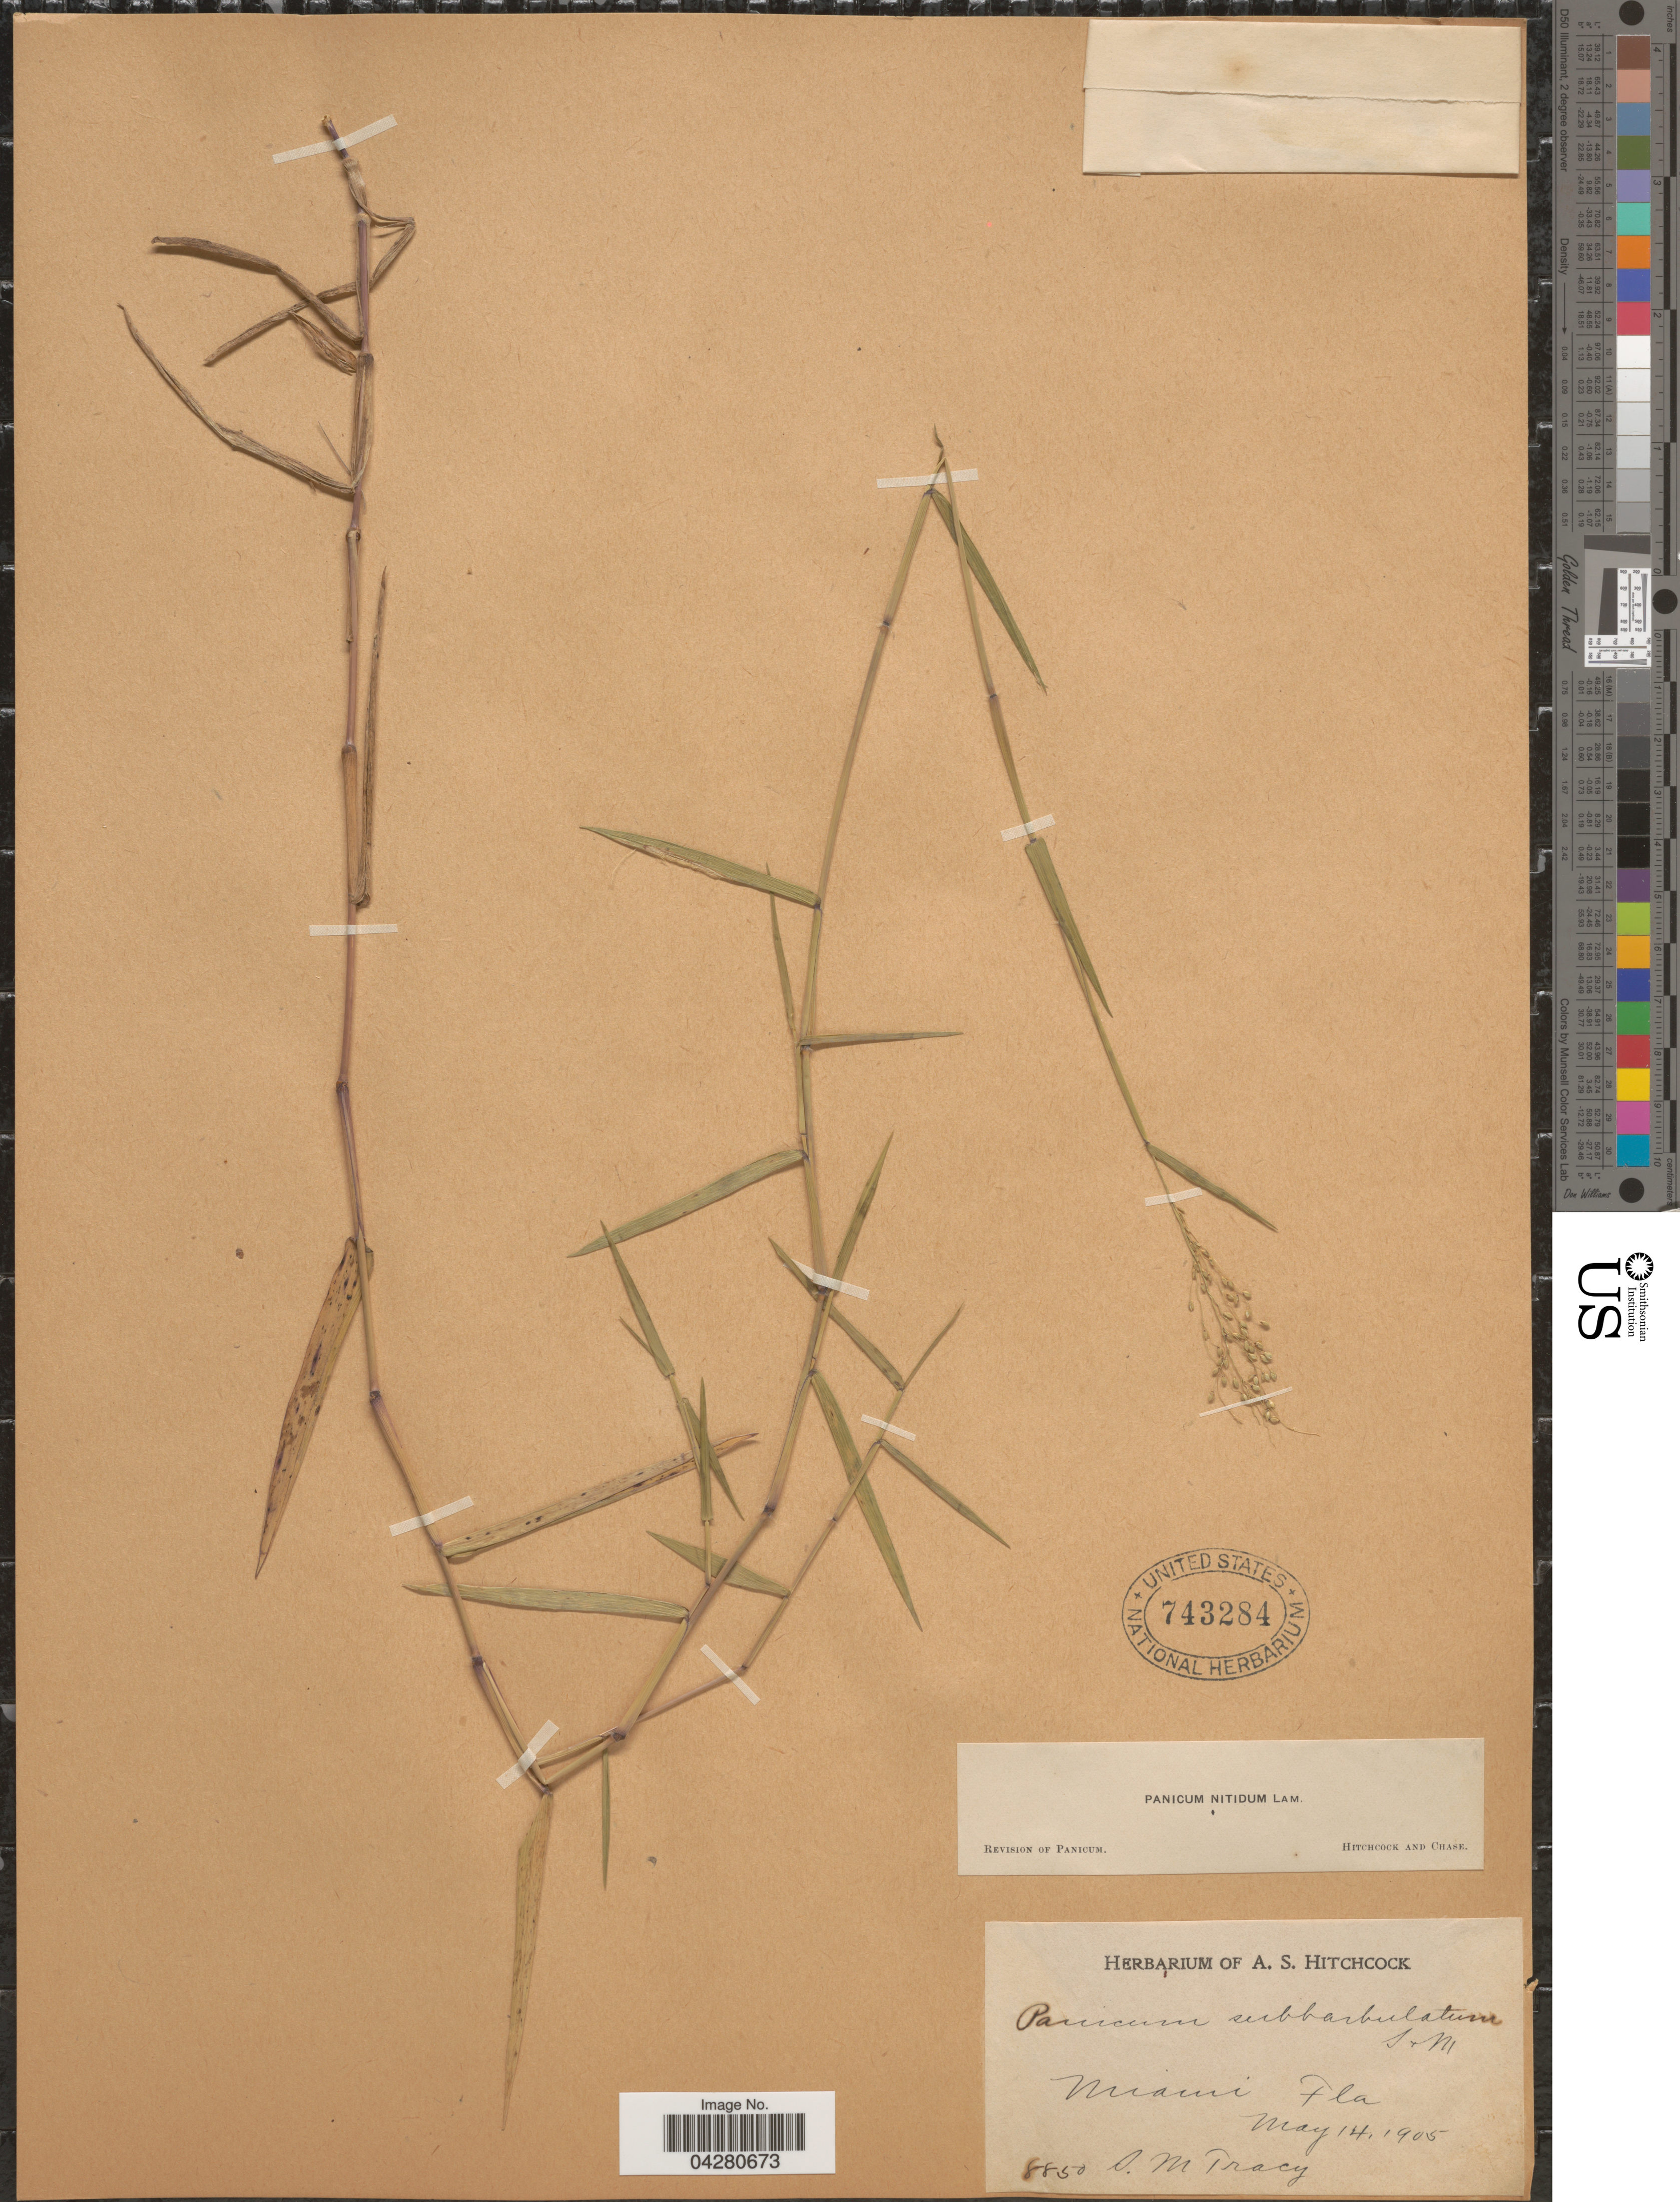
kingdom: Plantae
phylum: Tracheophyta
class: Liliopsida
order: Poales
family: Poaceae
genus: Dichanthelium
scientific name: Dichanthelium dichotomum var. dichotomum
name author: (L.) Gould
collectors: S. M. Tracy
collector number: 8850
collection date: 1905-05-14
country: United States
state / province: Florida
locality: Miami.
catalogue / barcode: US 743284